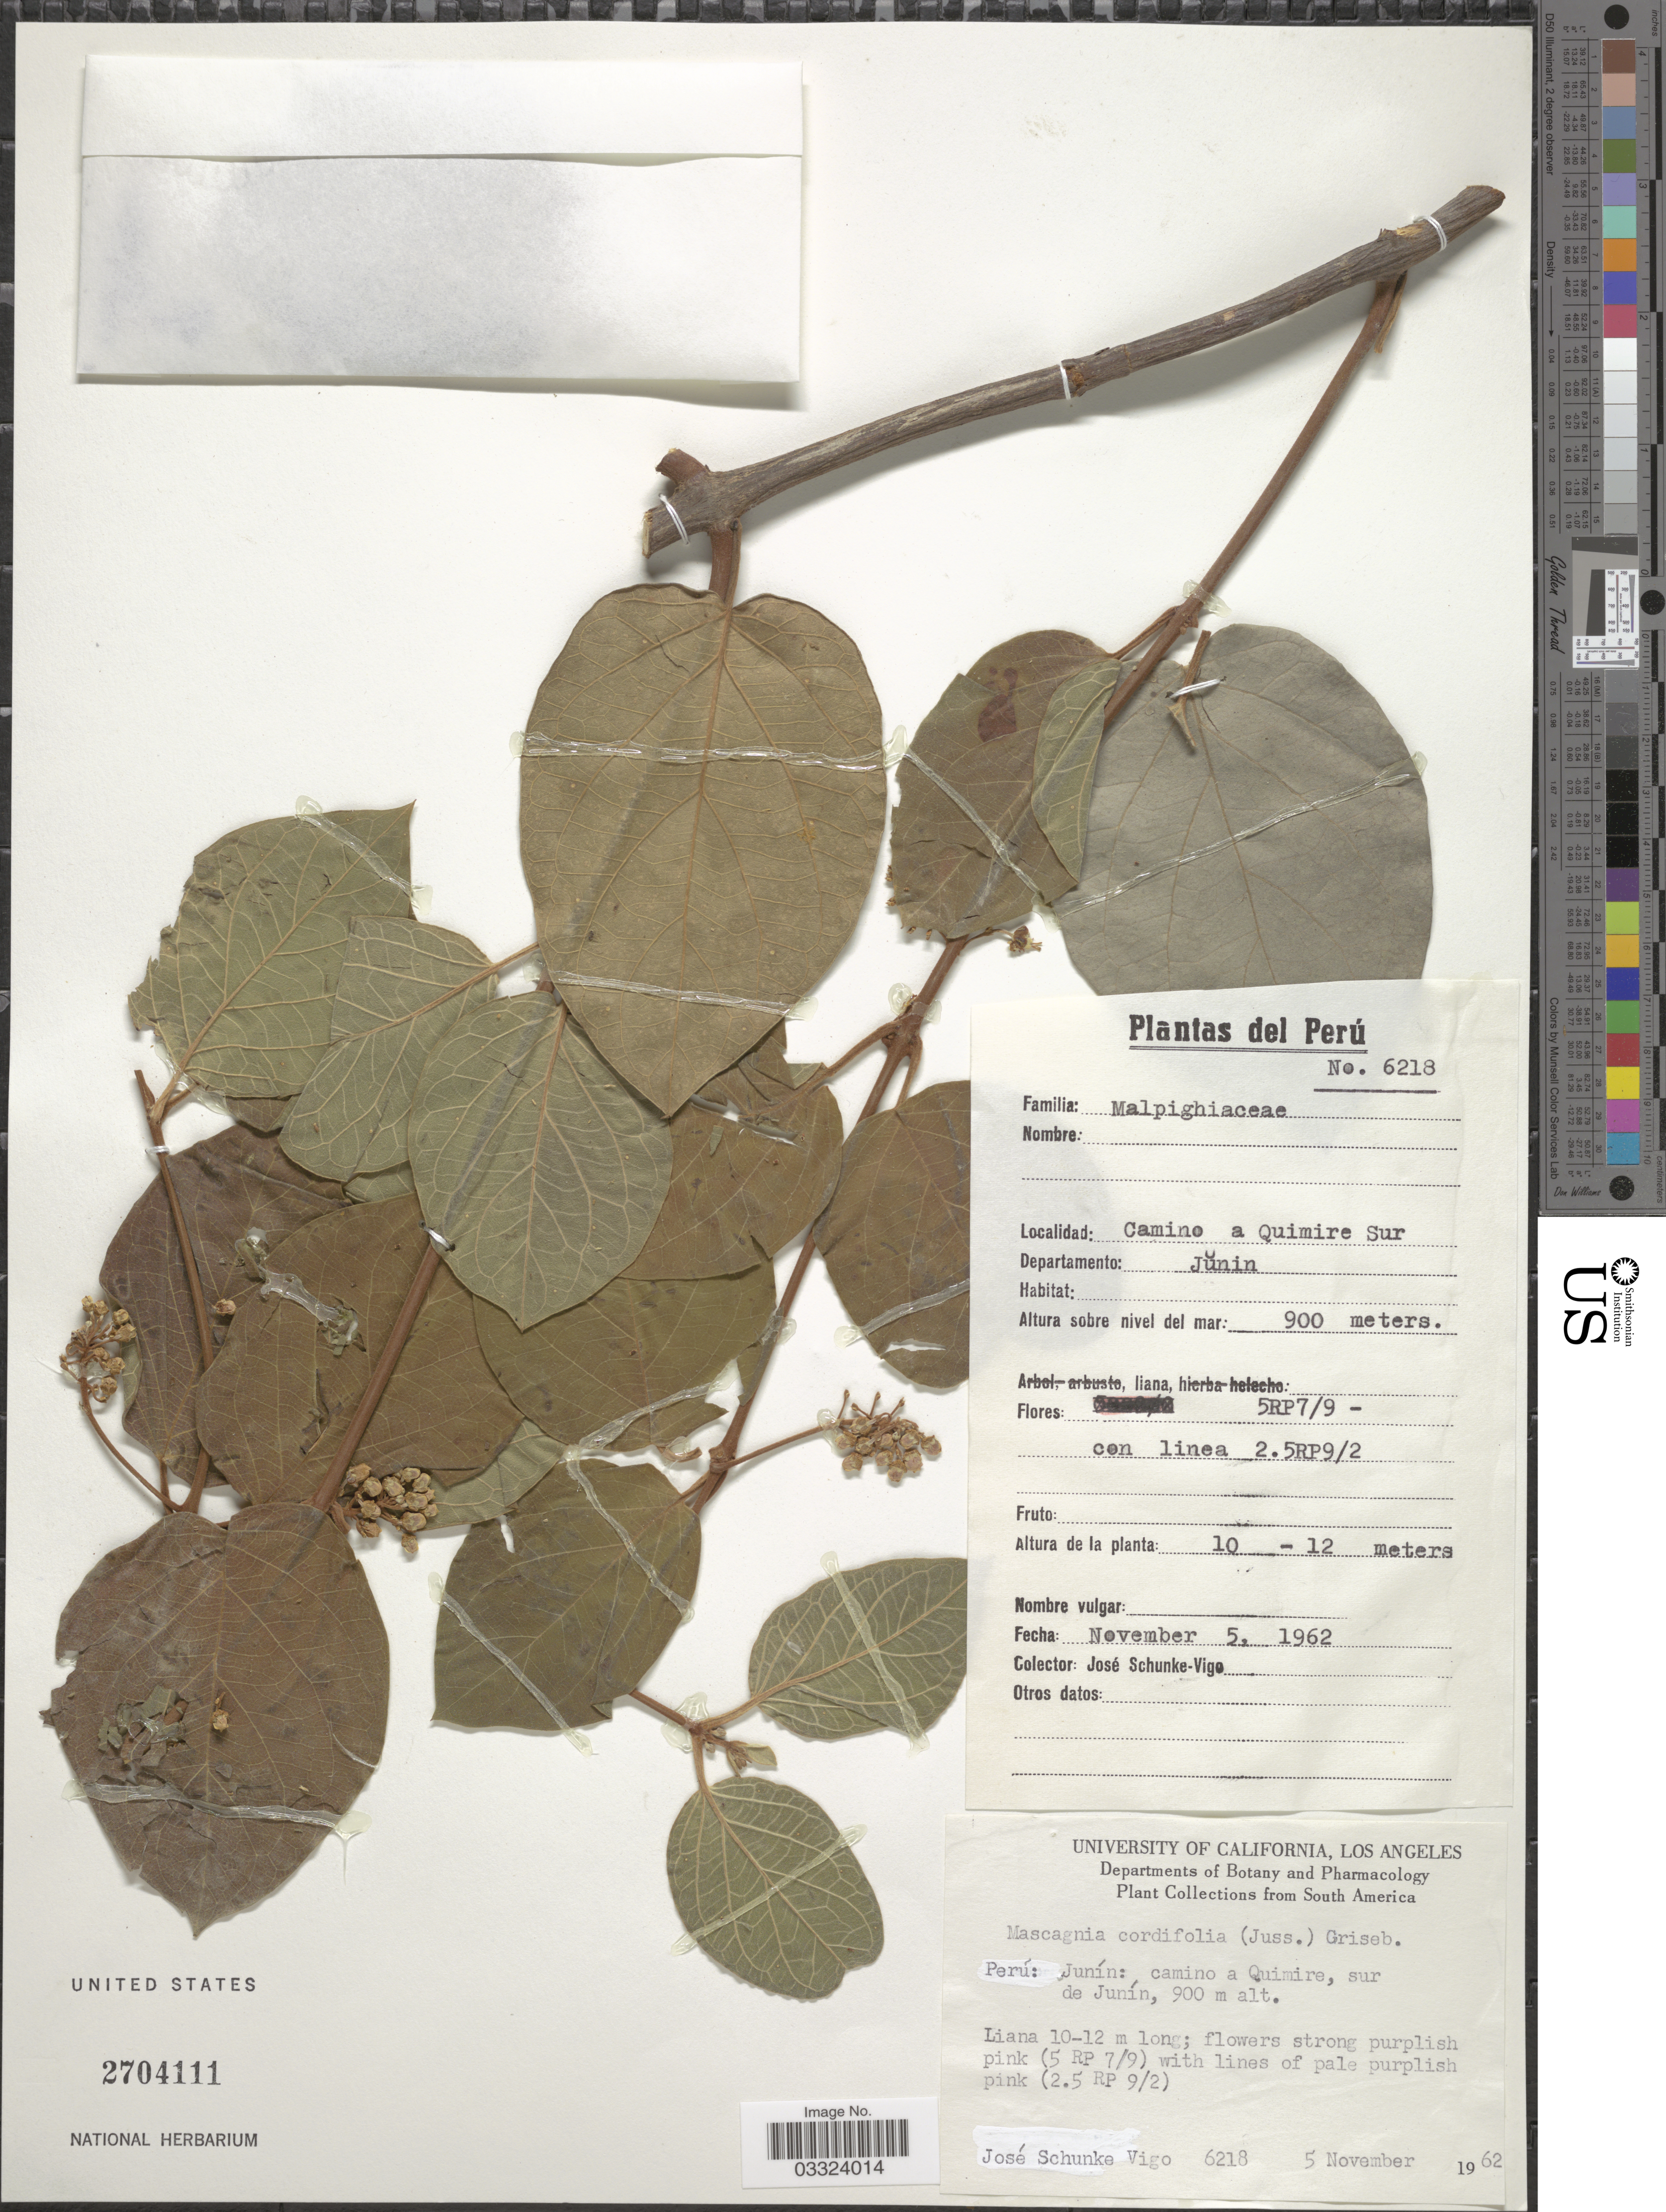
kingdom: Plantae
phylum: Tracheophyta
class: Magnoliopsida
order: Malpighiales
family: Malpighiaceae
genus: Mascagnia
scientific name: Mascagnia cordifolia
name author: (A. Juss.) Griseb.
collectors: J. Schunke Vigo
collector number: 6218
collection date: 1962-11-05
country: Peru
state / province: Junín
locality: Camino a Quimire Sur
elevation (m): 900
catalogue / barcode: US 2704111